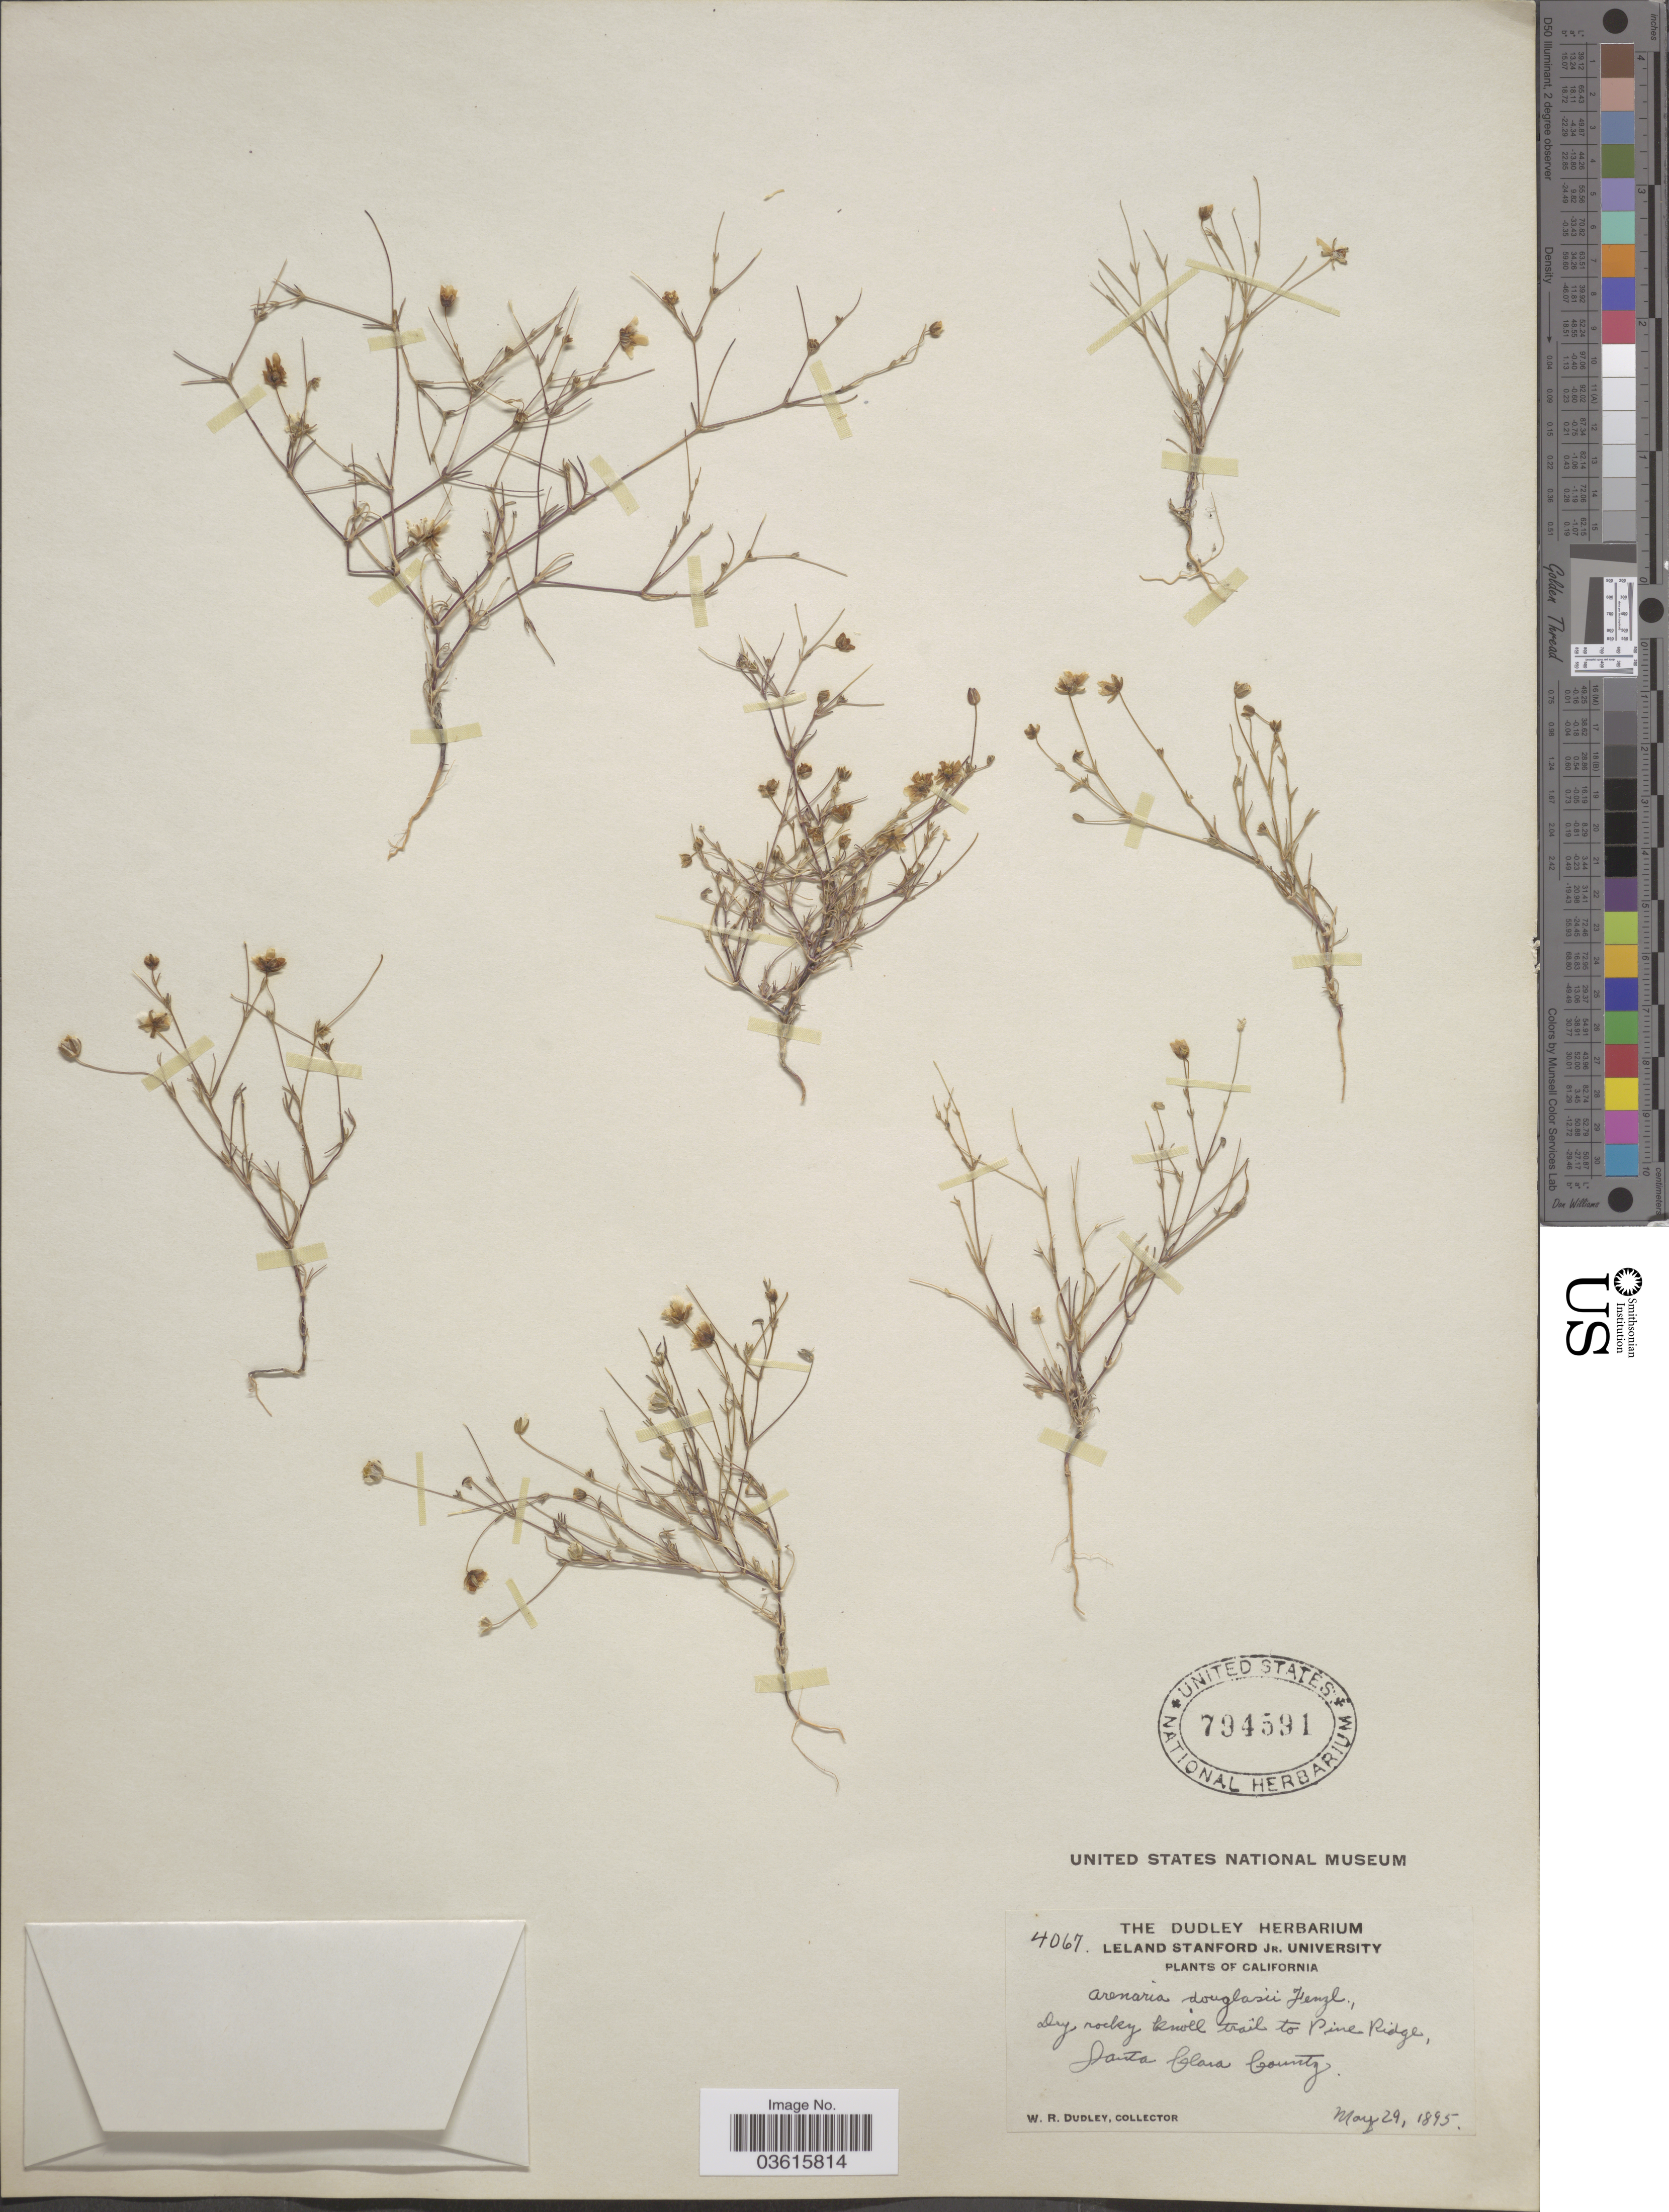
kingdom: Plantae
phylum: Tracheophyta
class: Magnoliopsida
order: Caryophyllales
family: Caryophyllaceae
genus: Minuartia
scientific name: Minuartia douglasii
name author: Mattf.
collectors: W. Dudley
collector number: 4067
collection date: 1895-05-29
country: United States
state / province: California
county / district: Santa Clara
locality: Trail to Pine Ridge, Santa Clara County.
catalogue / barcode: US 794591